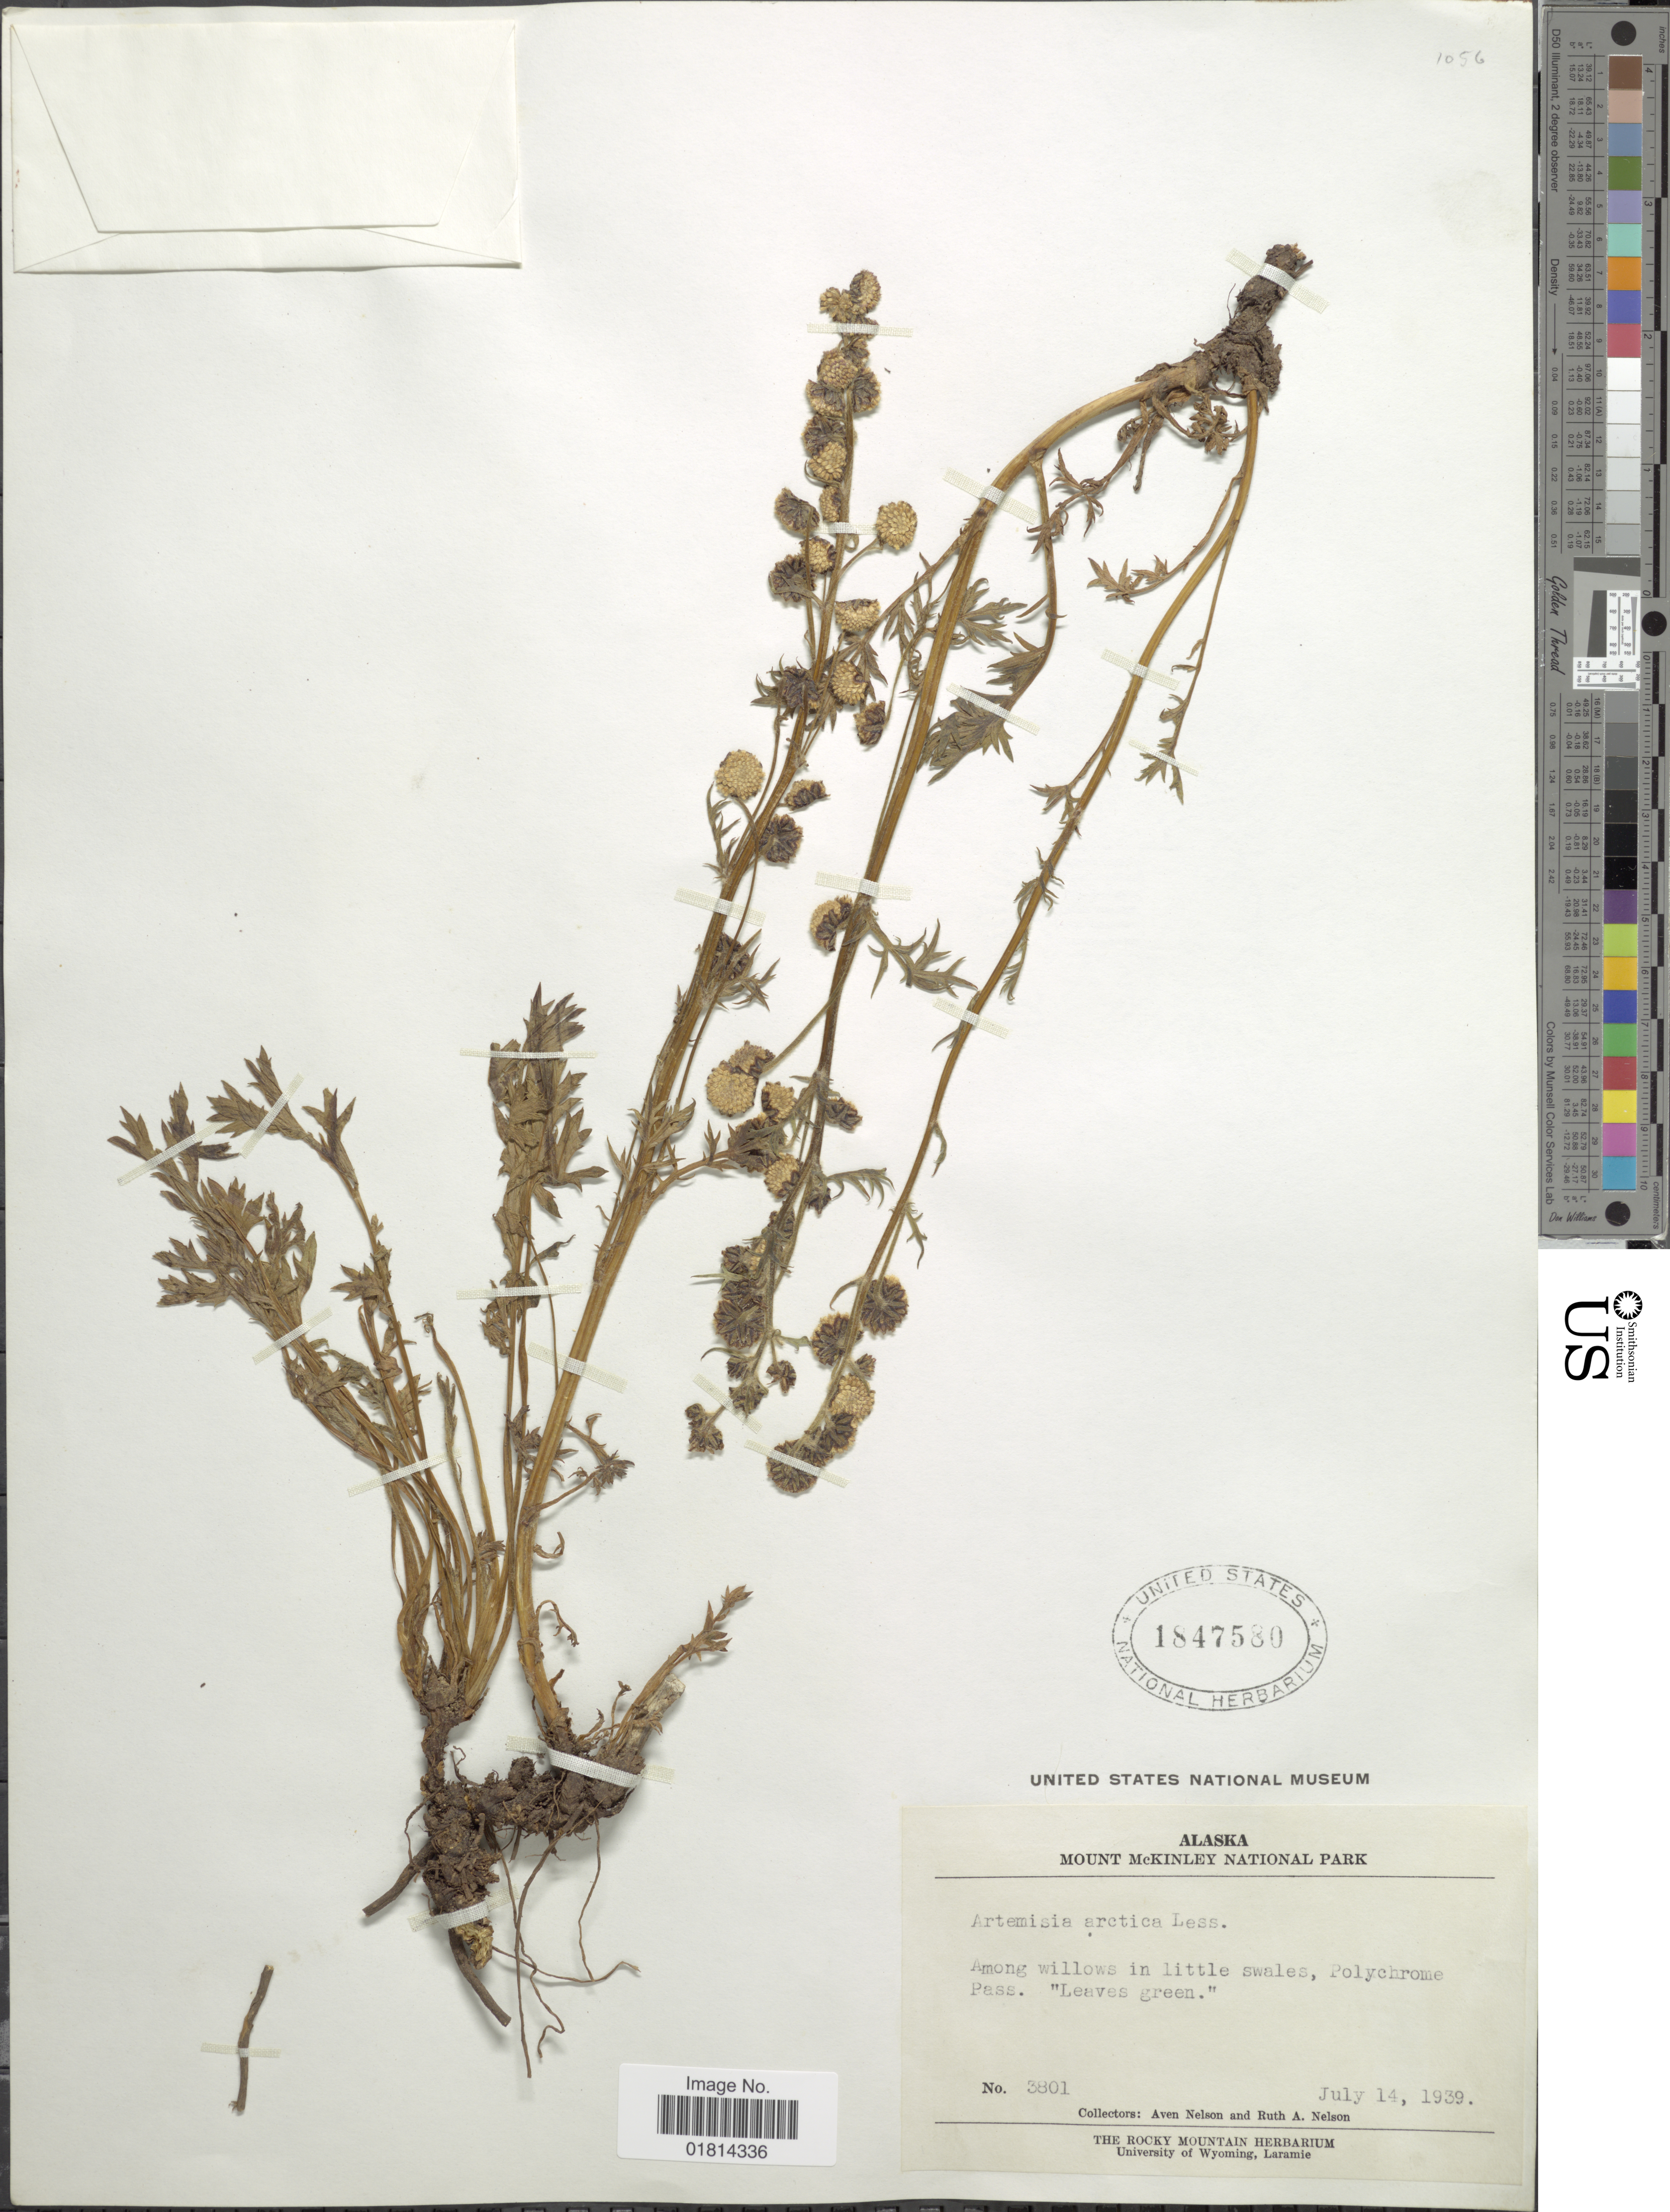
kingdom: Plantae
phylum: Tracheophyta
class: Magnoliopsida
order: Asterales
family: Asteraceae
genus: Artemisia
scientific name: Artemisia arctica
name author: Less.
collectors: A. Nelson & R. A. Nelson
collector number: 3801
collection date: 1939-07-14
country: United States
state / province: Alaska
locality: Mount McKinley National Park. Among willows in little swales, Polychrome Pass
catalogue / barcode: US 1847580